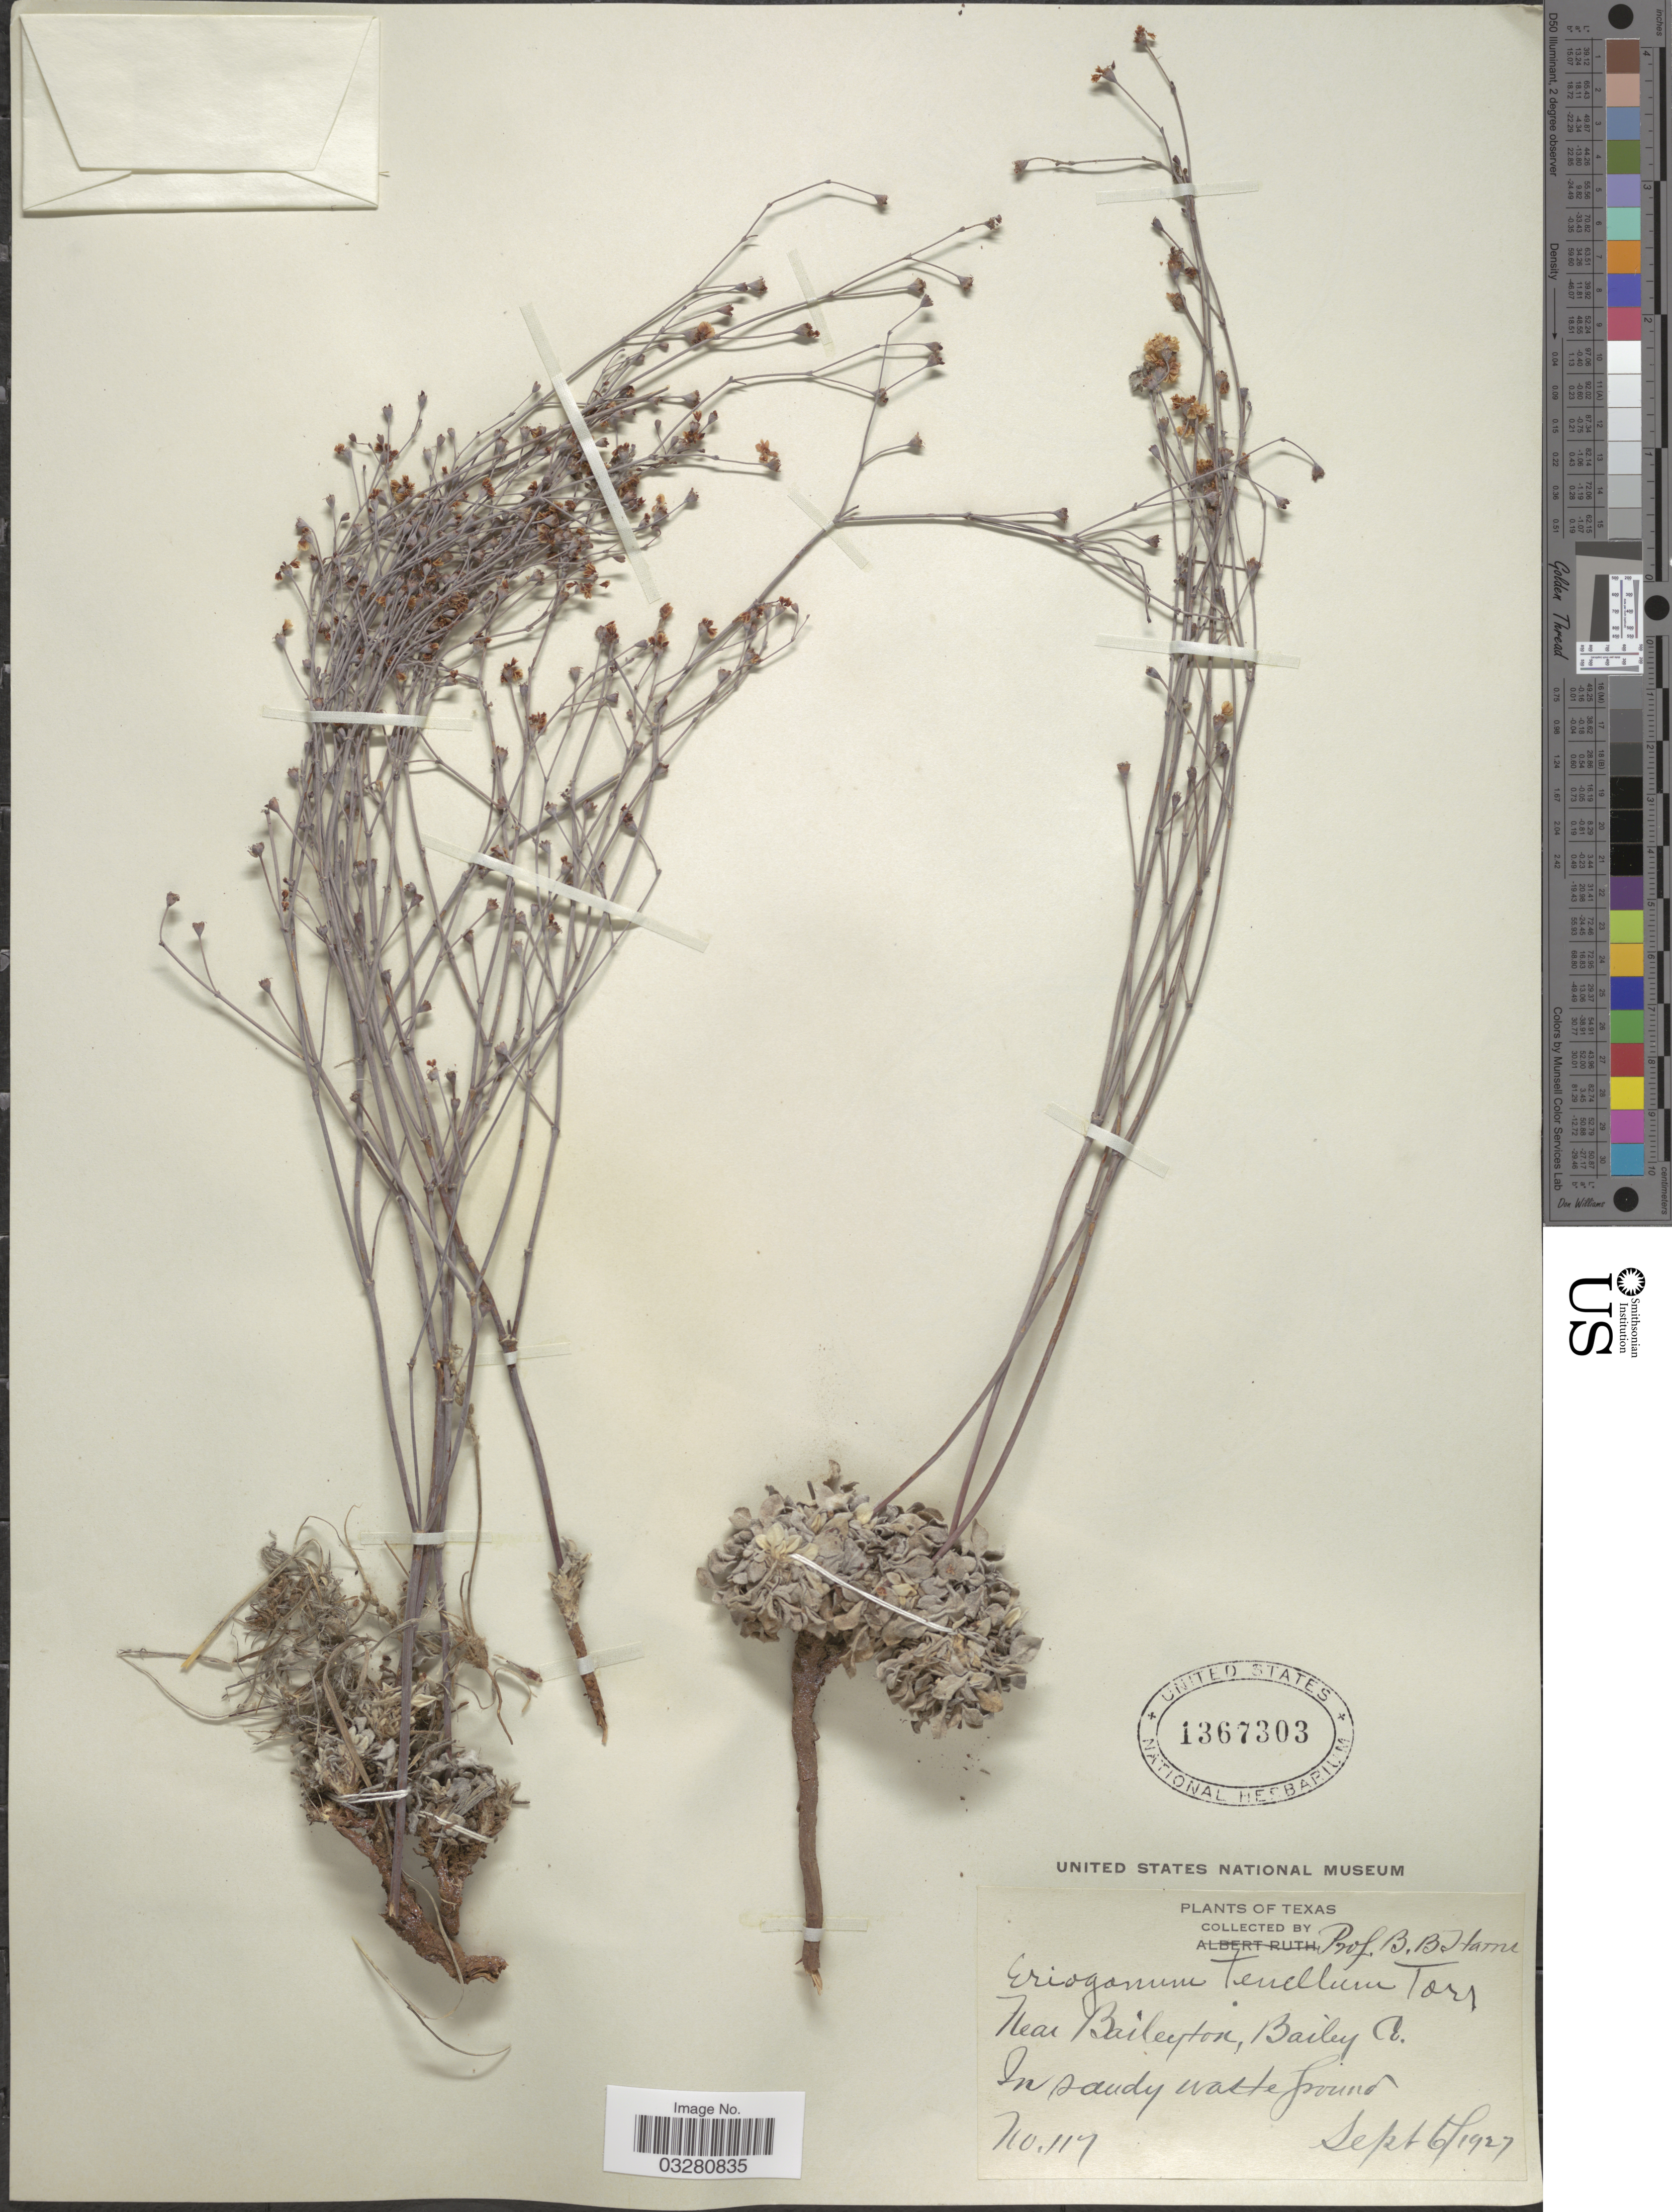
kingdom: Plantae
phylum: Tracheophyta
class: Magnoliopsida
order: Caryophyllales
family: Polygonaceae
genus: Eriogonum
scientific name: Eriogonum tenellum var. tenellum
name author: Torr.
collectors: B. B. Harris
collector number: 117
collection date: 1927-09-06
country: United States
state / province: Texas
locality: Near Baileyton, Bailey Co.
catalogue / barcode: US 1367303